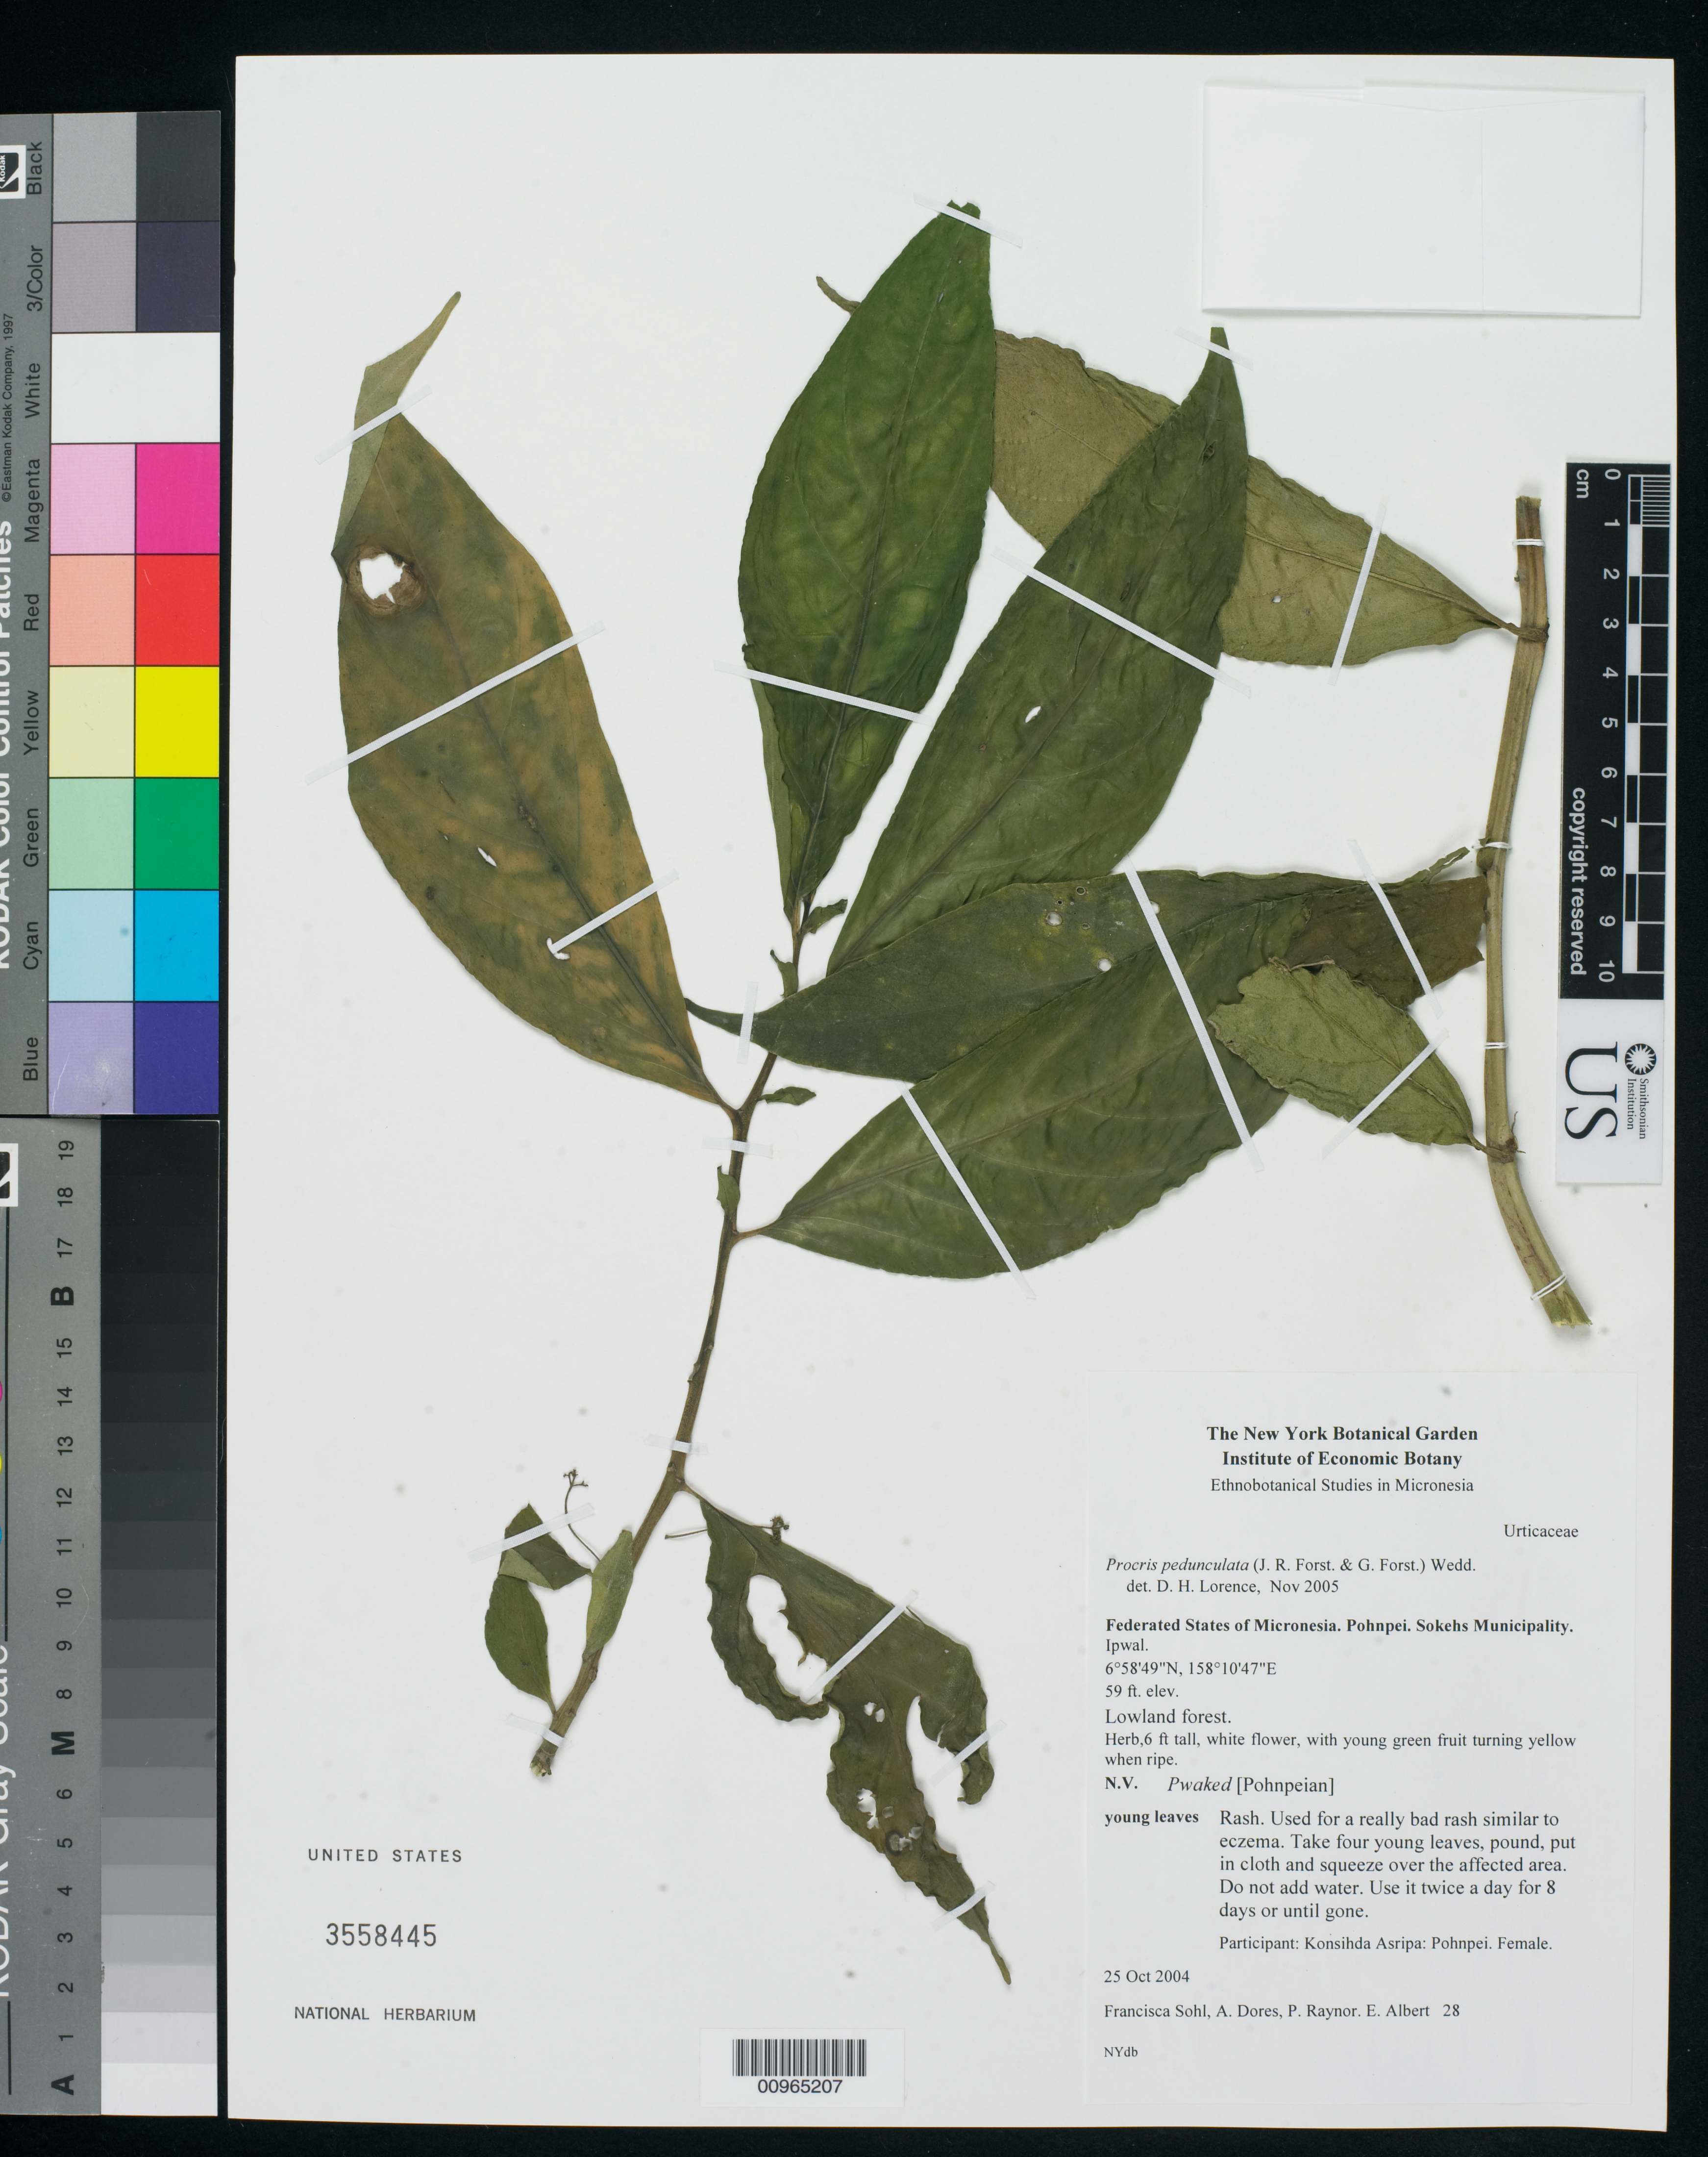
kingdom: Plantae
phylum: Tracheophyta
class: Magnoliopsida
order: Rosales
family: Urticaceae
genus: Procris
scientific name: Procris pedunculata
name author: (J.R. Forst. & G. Forst.) Wedd.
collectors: F. Sohl, A. Dores, F. Sohl, A. Dores, A. Raynor & E. Albert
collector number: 28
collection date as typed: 25 Oct 2004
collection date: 2004-10-25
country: Micronesia, Federated States of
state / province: Pohnpei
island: Pohnpei [Ponape]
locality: Ipwal, Sokehs Muncipality, Pohnpei, Micronesia. Lowland forest.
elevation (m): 18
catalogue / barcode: US 3558445